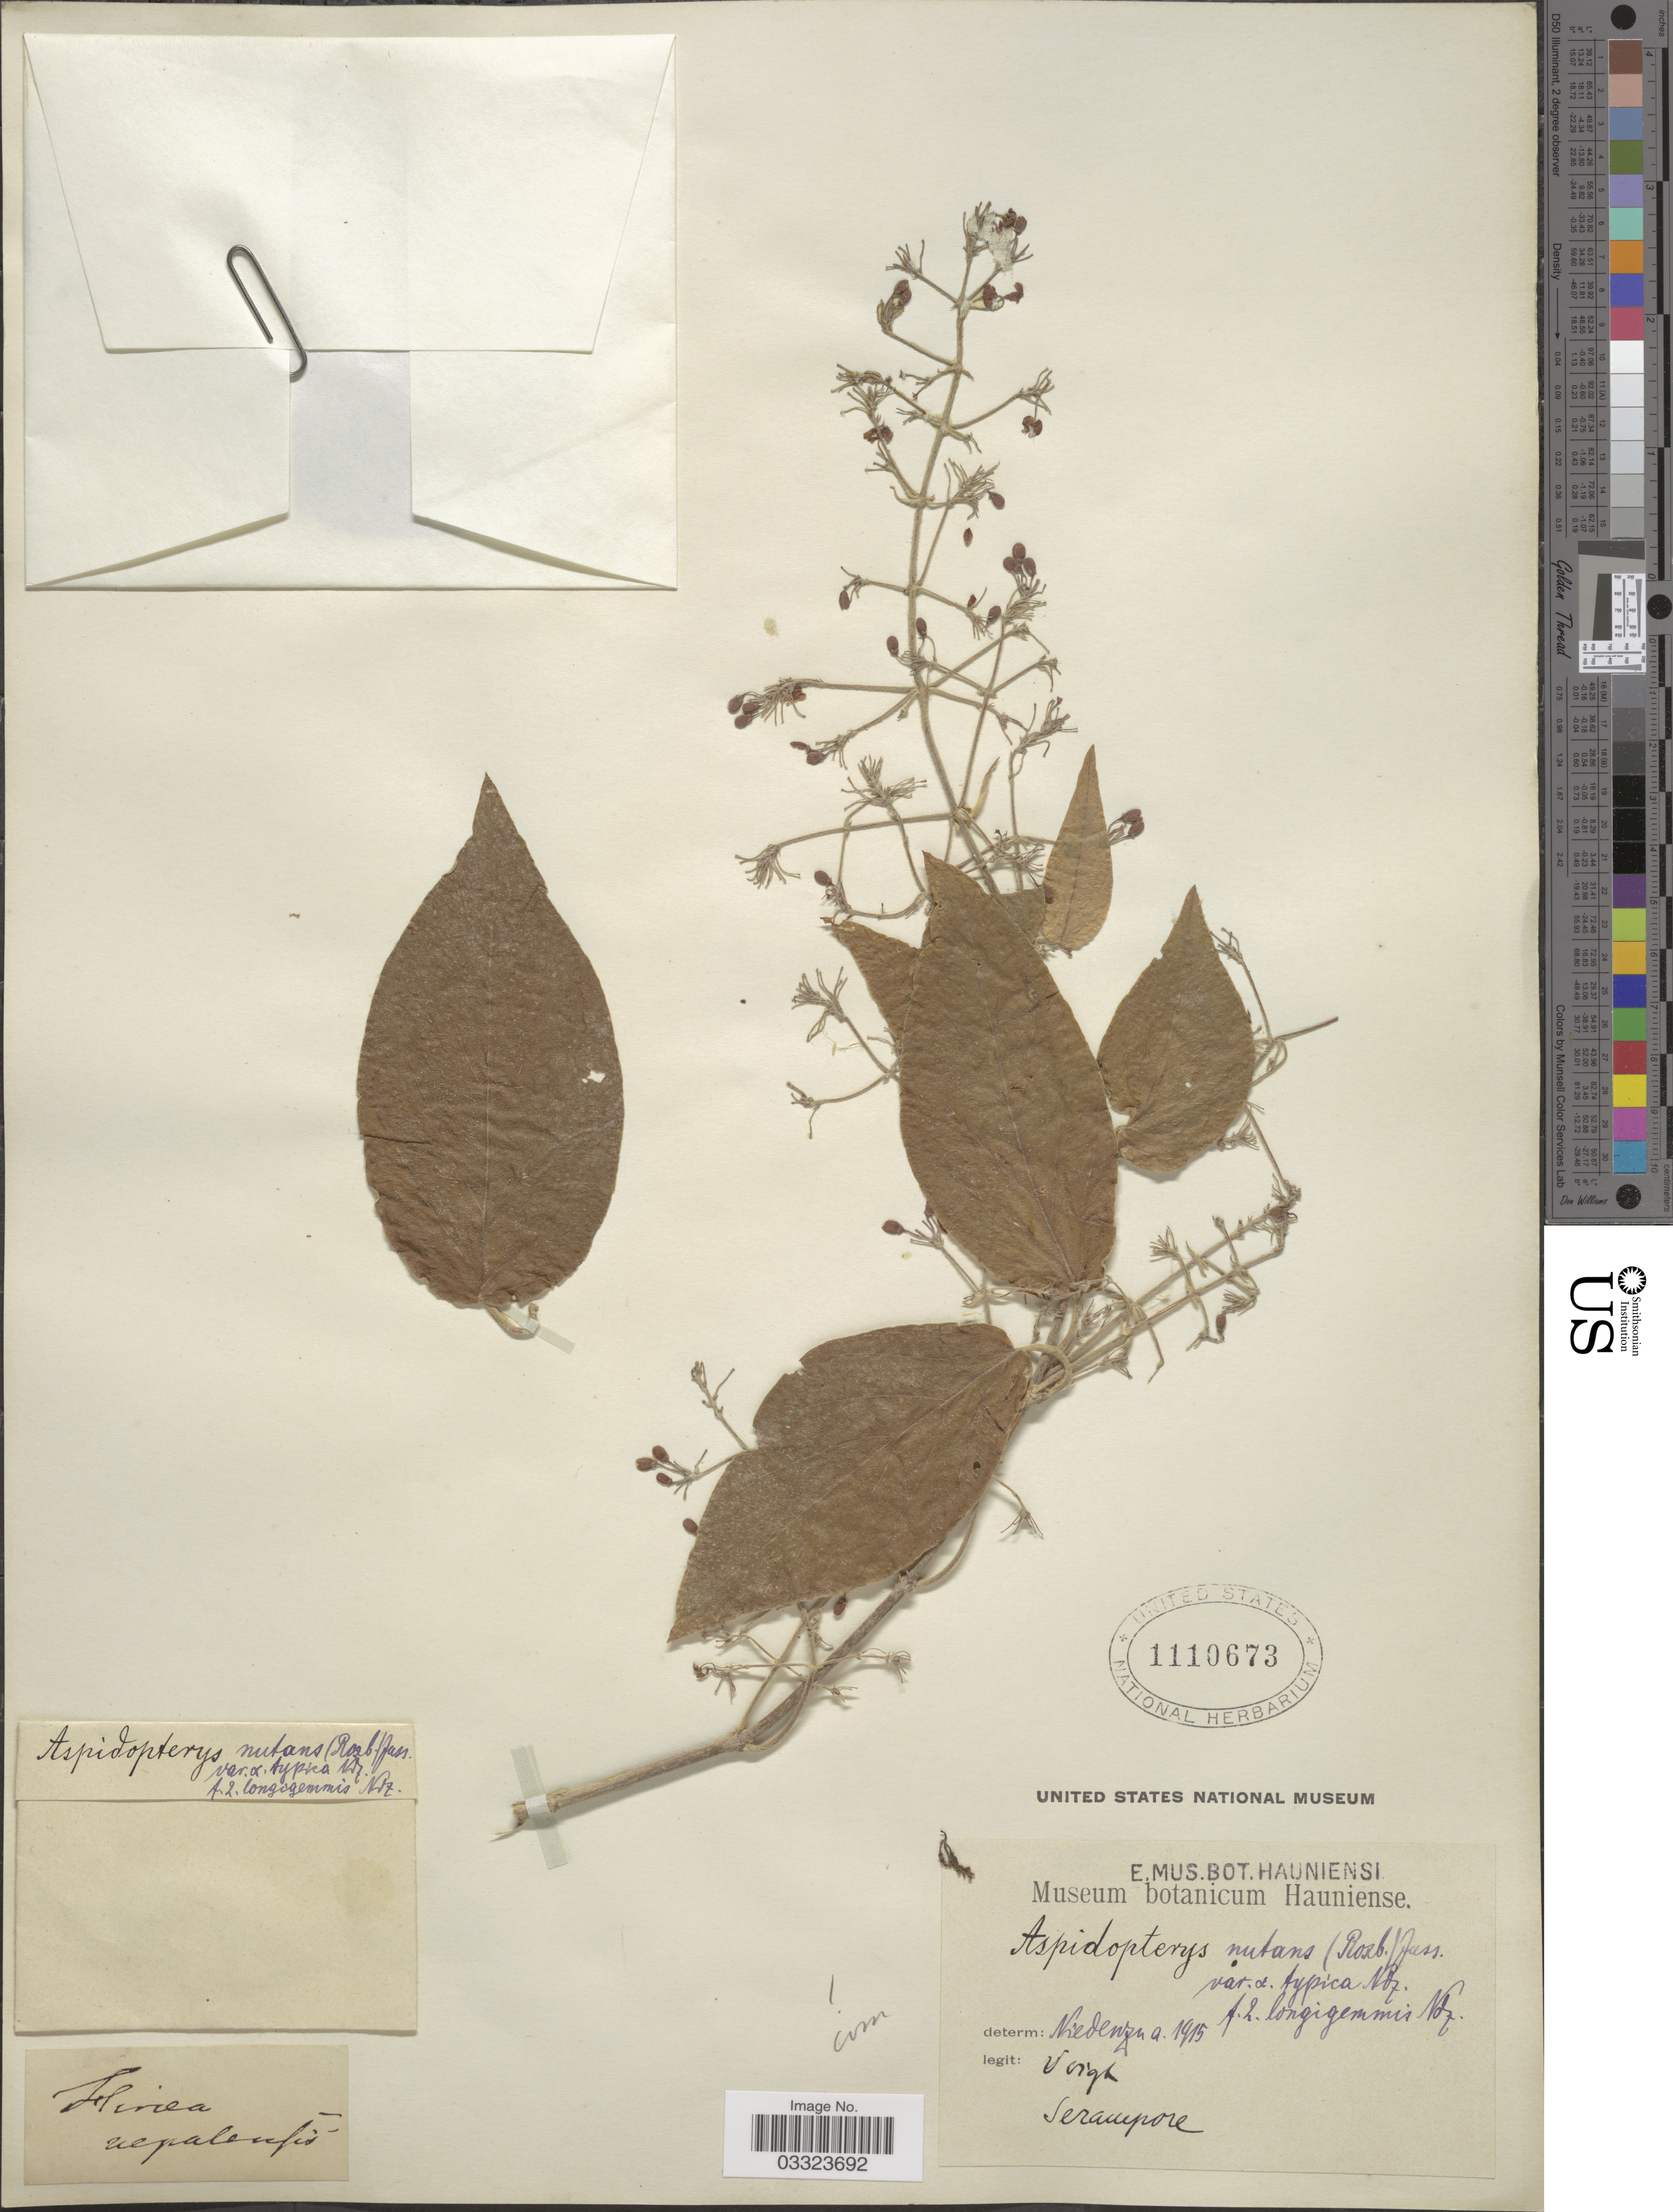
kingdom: Plantae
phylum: Tracheophyta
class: Magnoliopsida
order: Malpighiales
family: Malpighiaceae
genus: Aspidopterys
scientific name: Aspidopterys nutans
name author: Hook. f.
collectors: Voigt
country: India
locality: Serampore.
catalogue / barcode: US 1110673